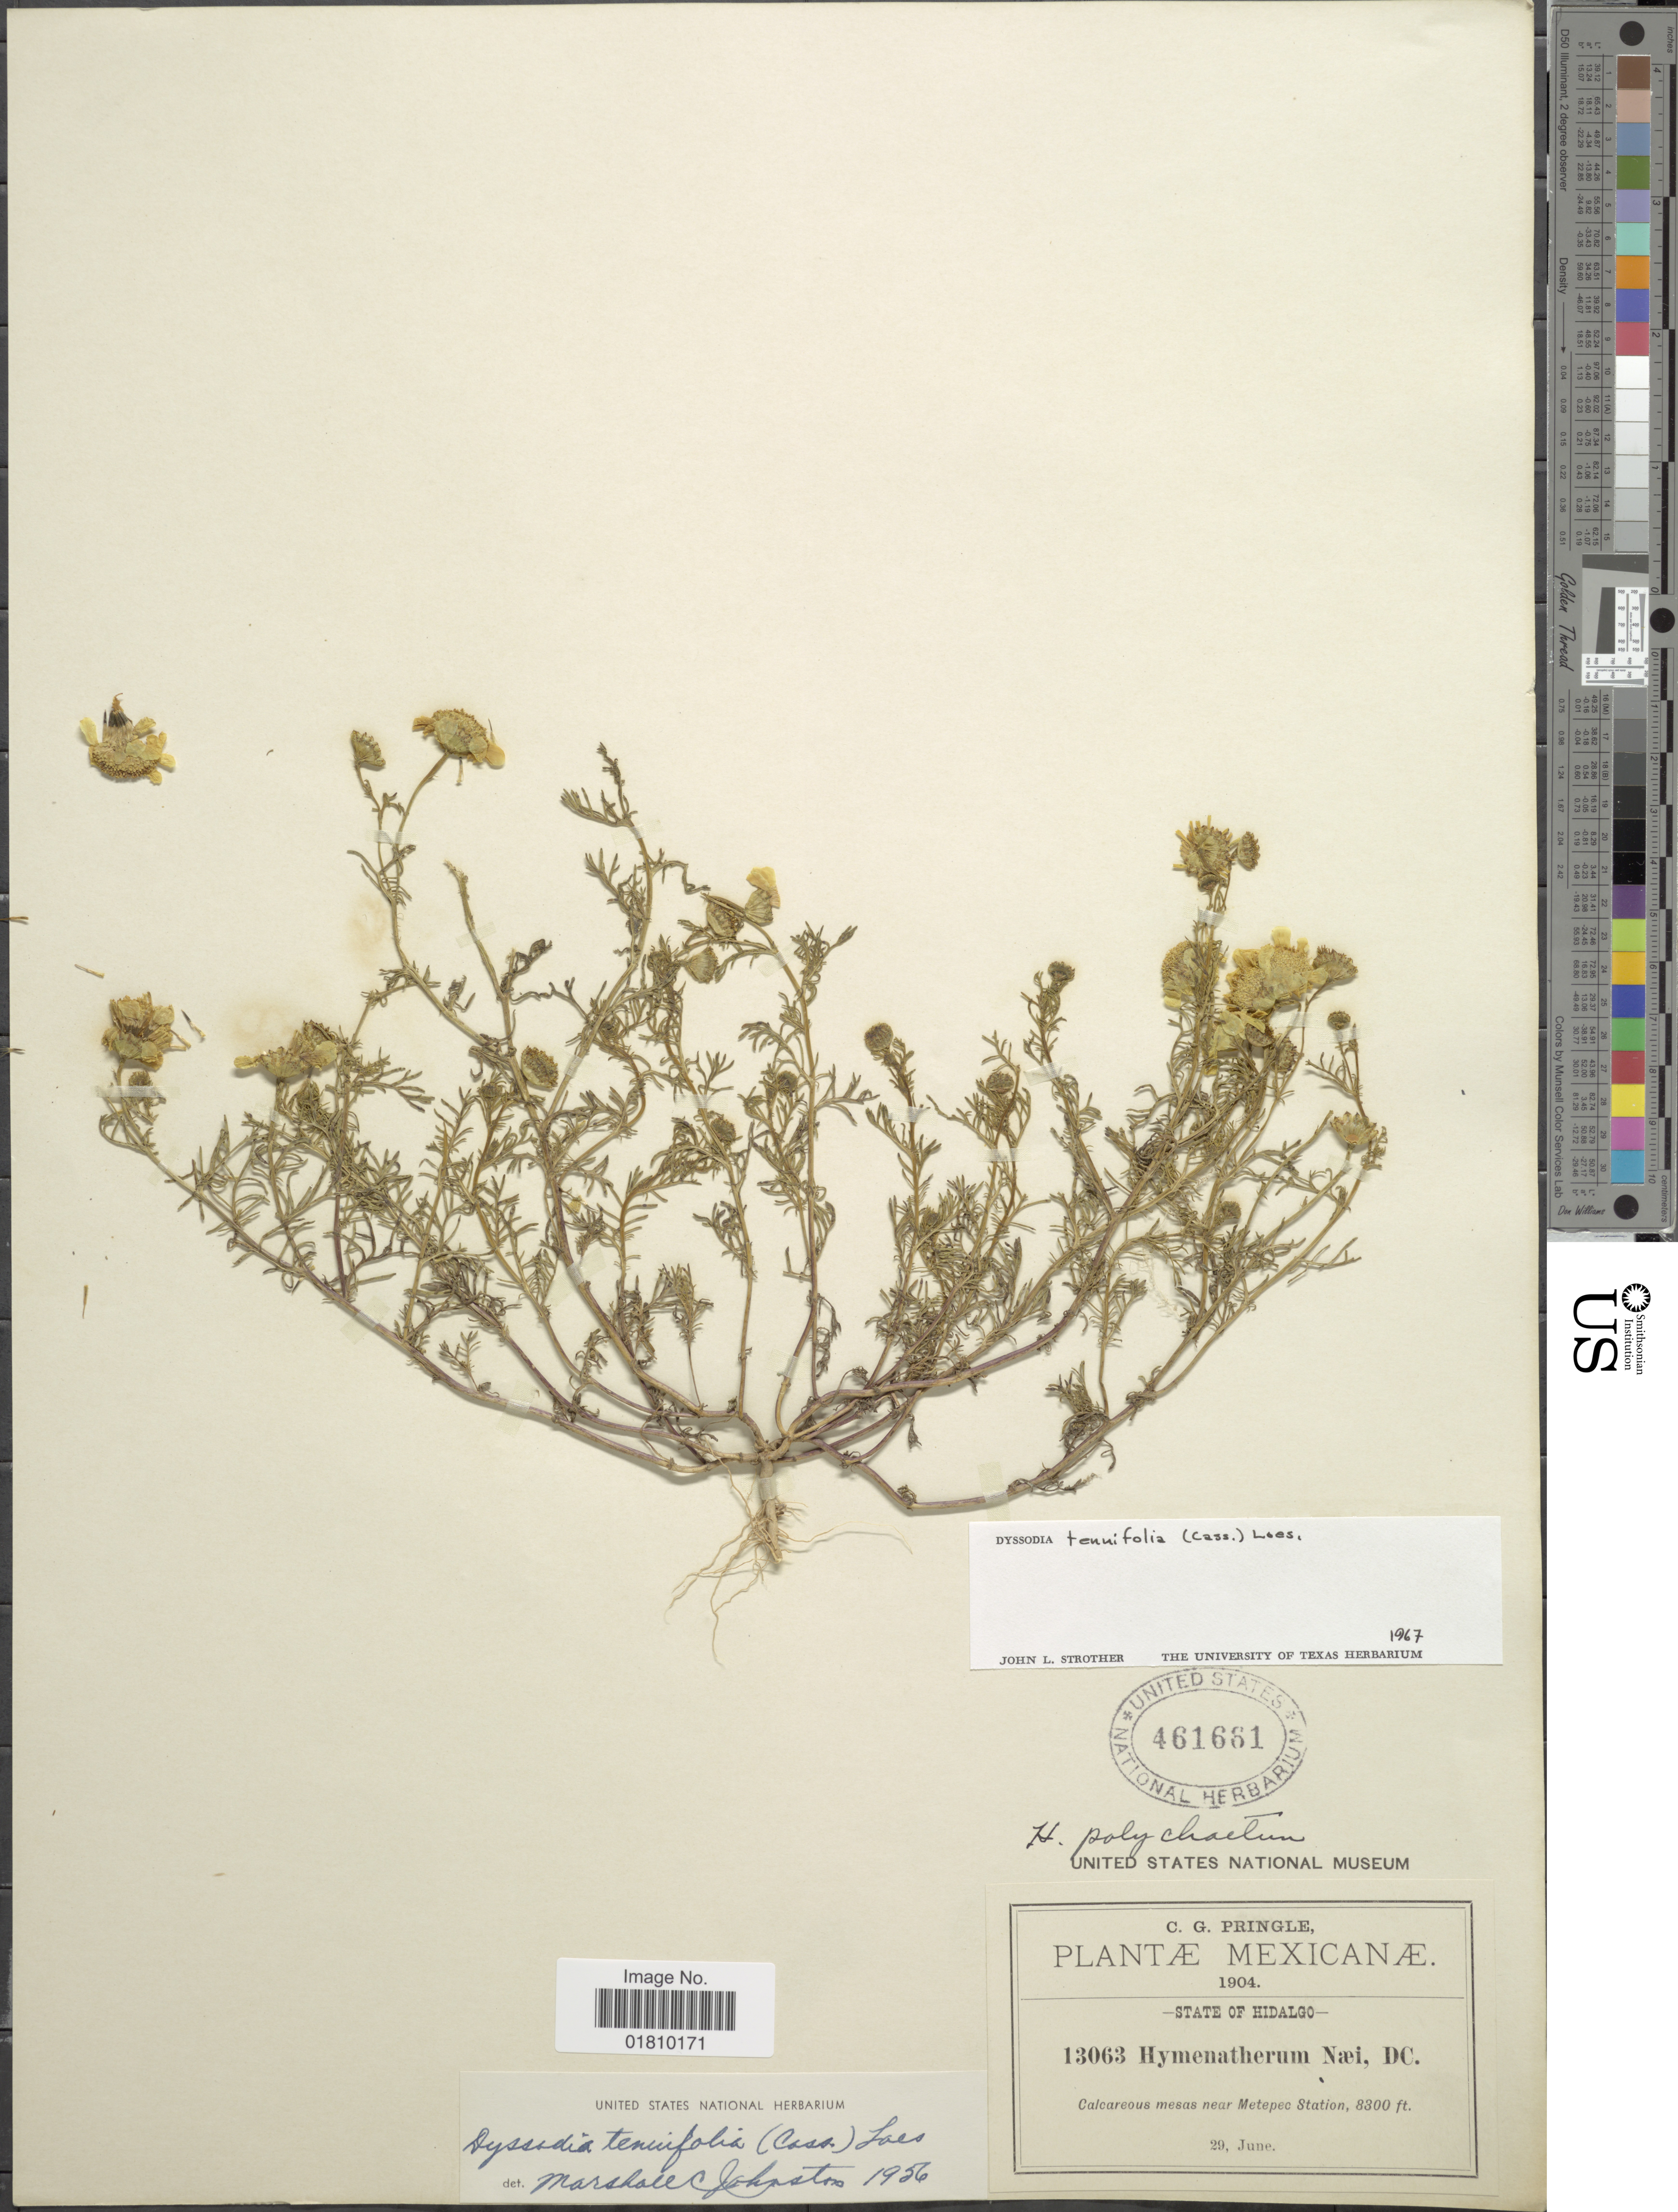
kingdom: Plantae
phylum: Tracheophyta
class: Magnoliopsida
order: Asterales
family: Asteraceae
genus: Thymophylla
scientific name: Thymophylla tenuifolia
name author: (Cass.) Rydb.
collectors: C. G. Pringle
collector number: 13063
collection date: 1904-06-29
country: Mexico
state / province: Hidalgo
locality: Calcareous mesas near Metepec Station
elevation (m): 2530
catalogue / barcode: US 461661